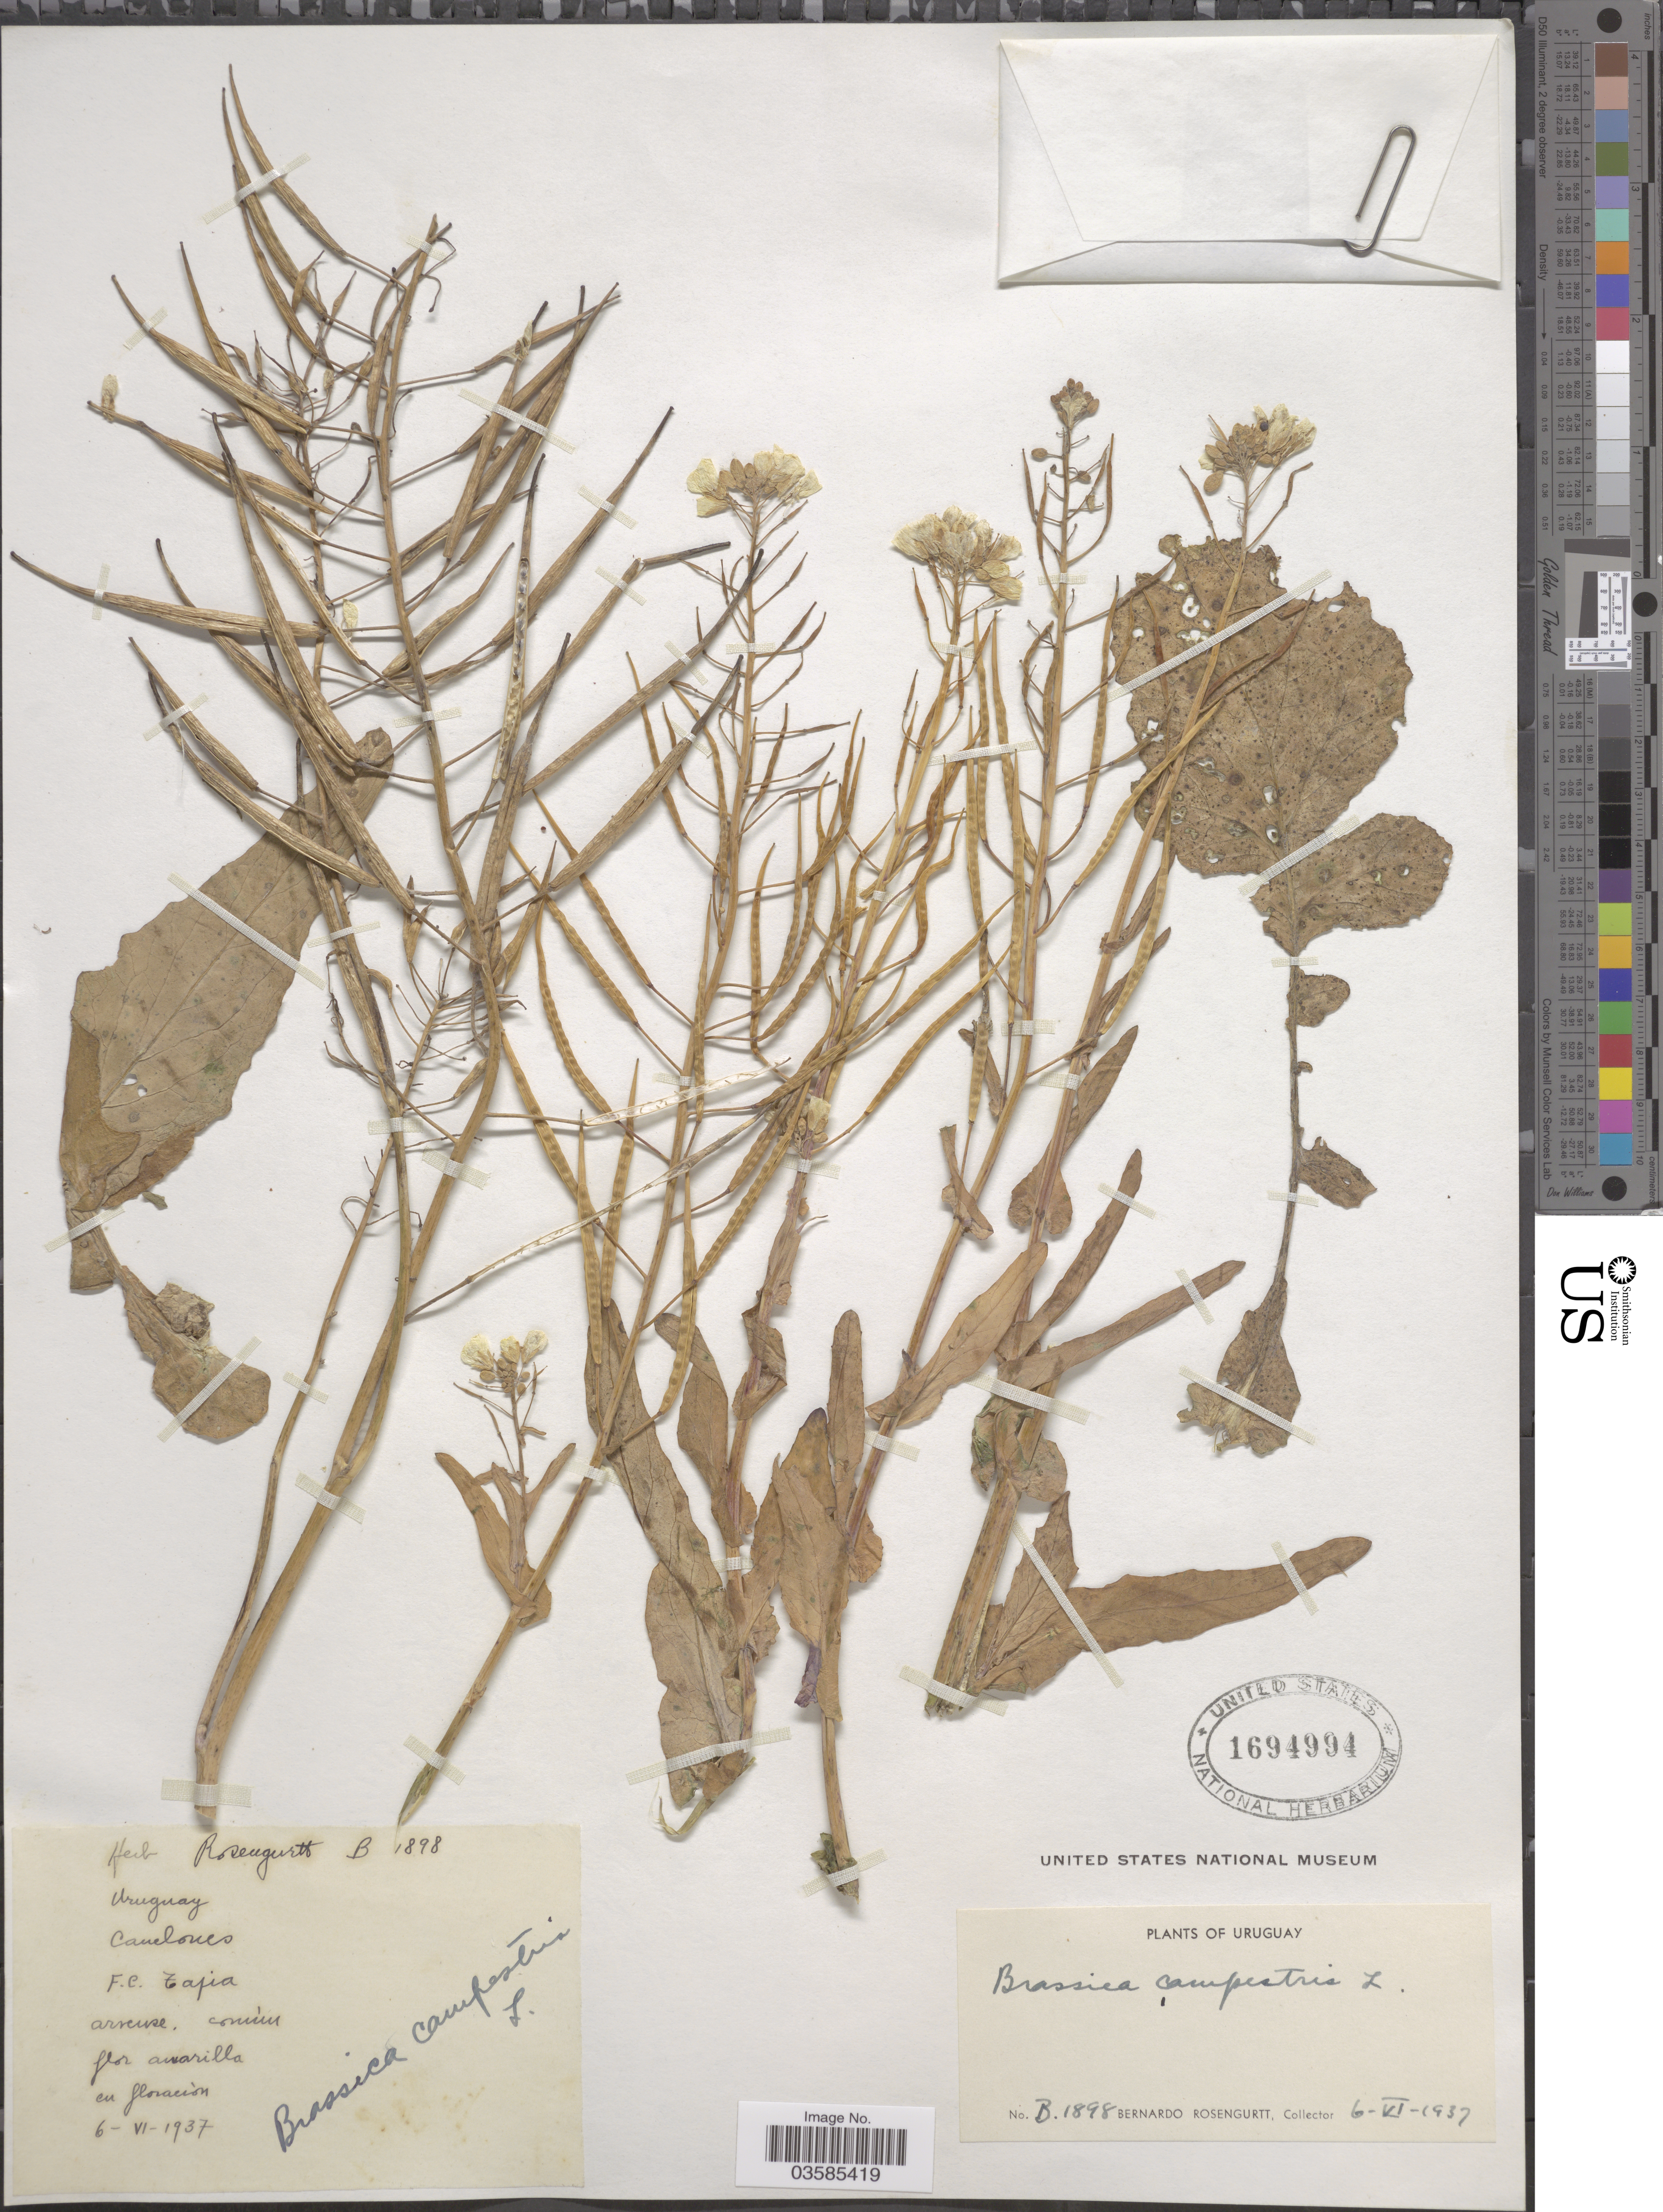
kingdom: Plantae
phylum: Tracheophyta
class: Magnoliopsida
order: Brassicales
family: Brassicaceae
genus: Brassica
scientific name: Brassica campestris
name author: L.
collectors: B. Rosengurtt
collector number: B1898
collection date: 1937-06-06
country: Uruguay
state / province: Canelones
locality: F.C. Tapia.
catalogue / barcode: US 1694994